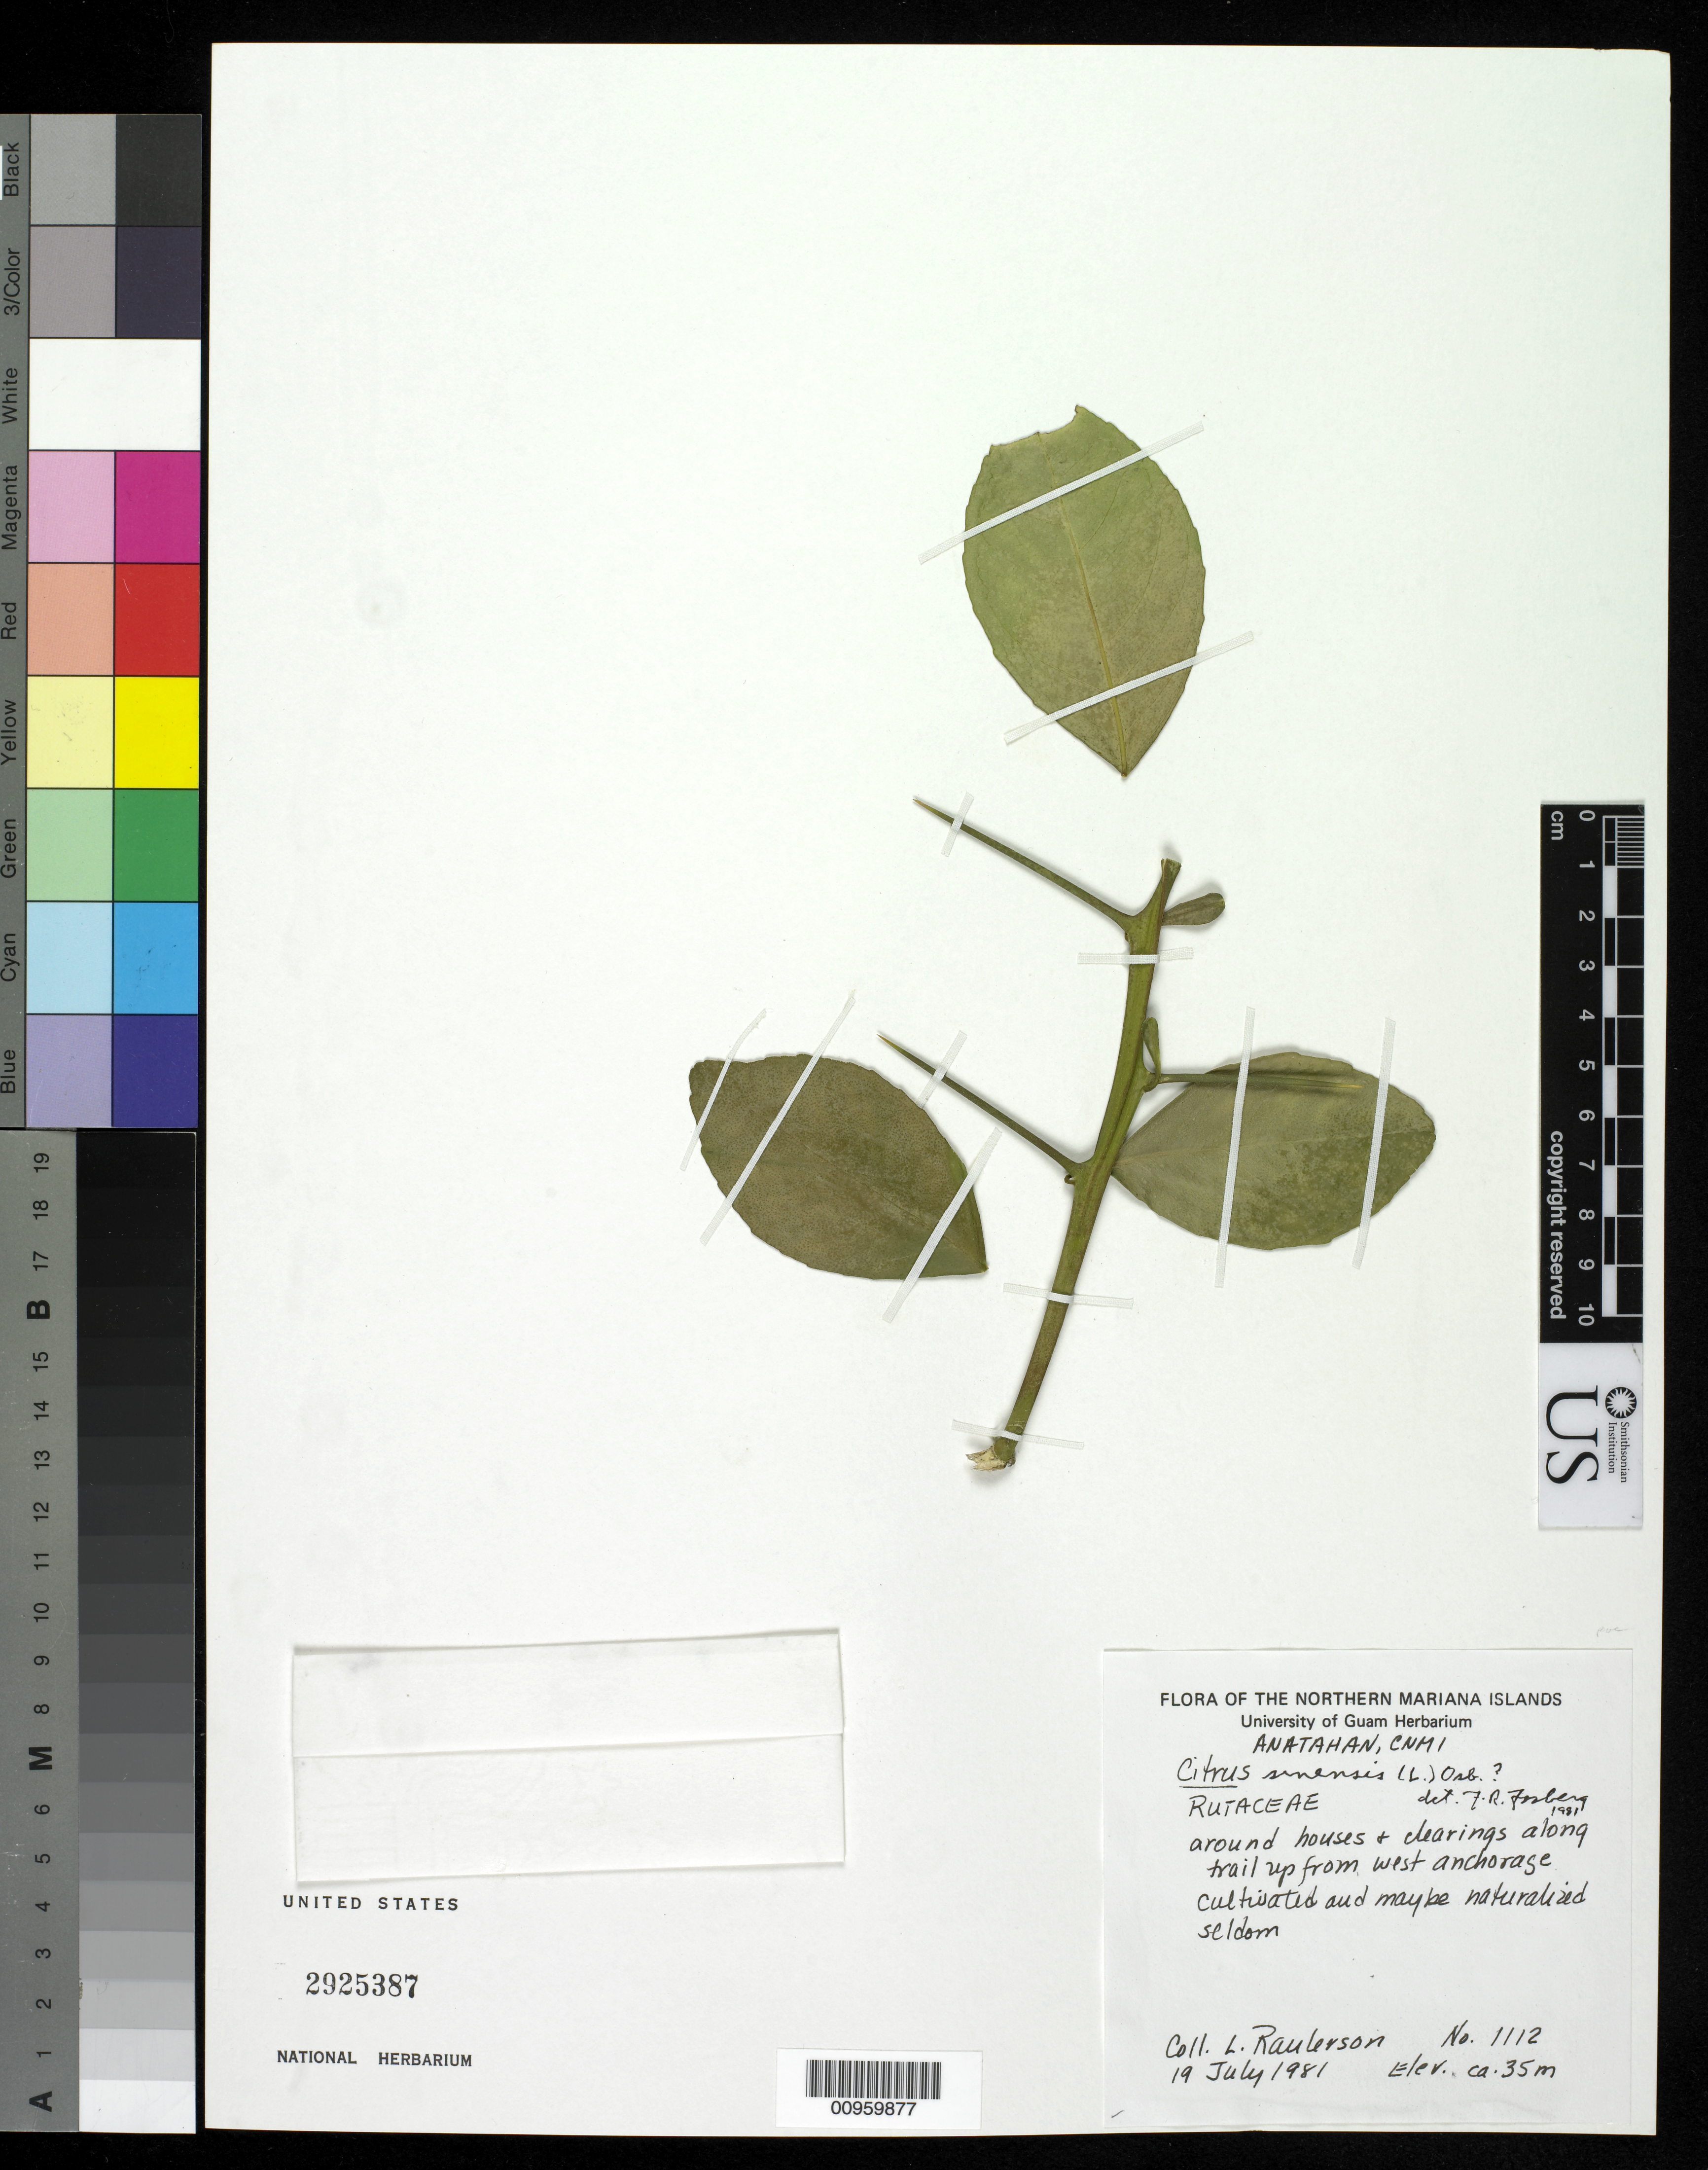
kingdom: Plantae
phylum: Tracheophyta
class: Magnoliopsida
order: Sapindales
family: Rutaceae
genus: Citrus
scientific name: Citrus x sinensis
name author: (L.) Osbeck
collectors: L. Raulerson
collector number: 1112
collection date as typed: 19 Jul 1981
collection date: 1981-07-19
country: Northern Mariana Islands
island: Anatahan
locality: Anatahan I, CNMI. Up from W anchorage.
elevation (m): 35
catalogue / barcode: US 2925387